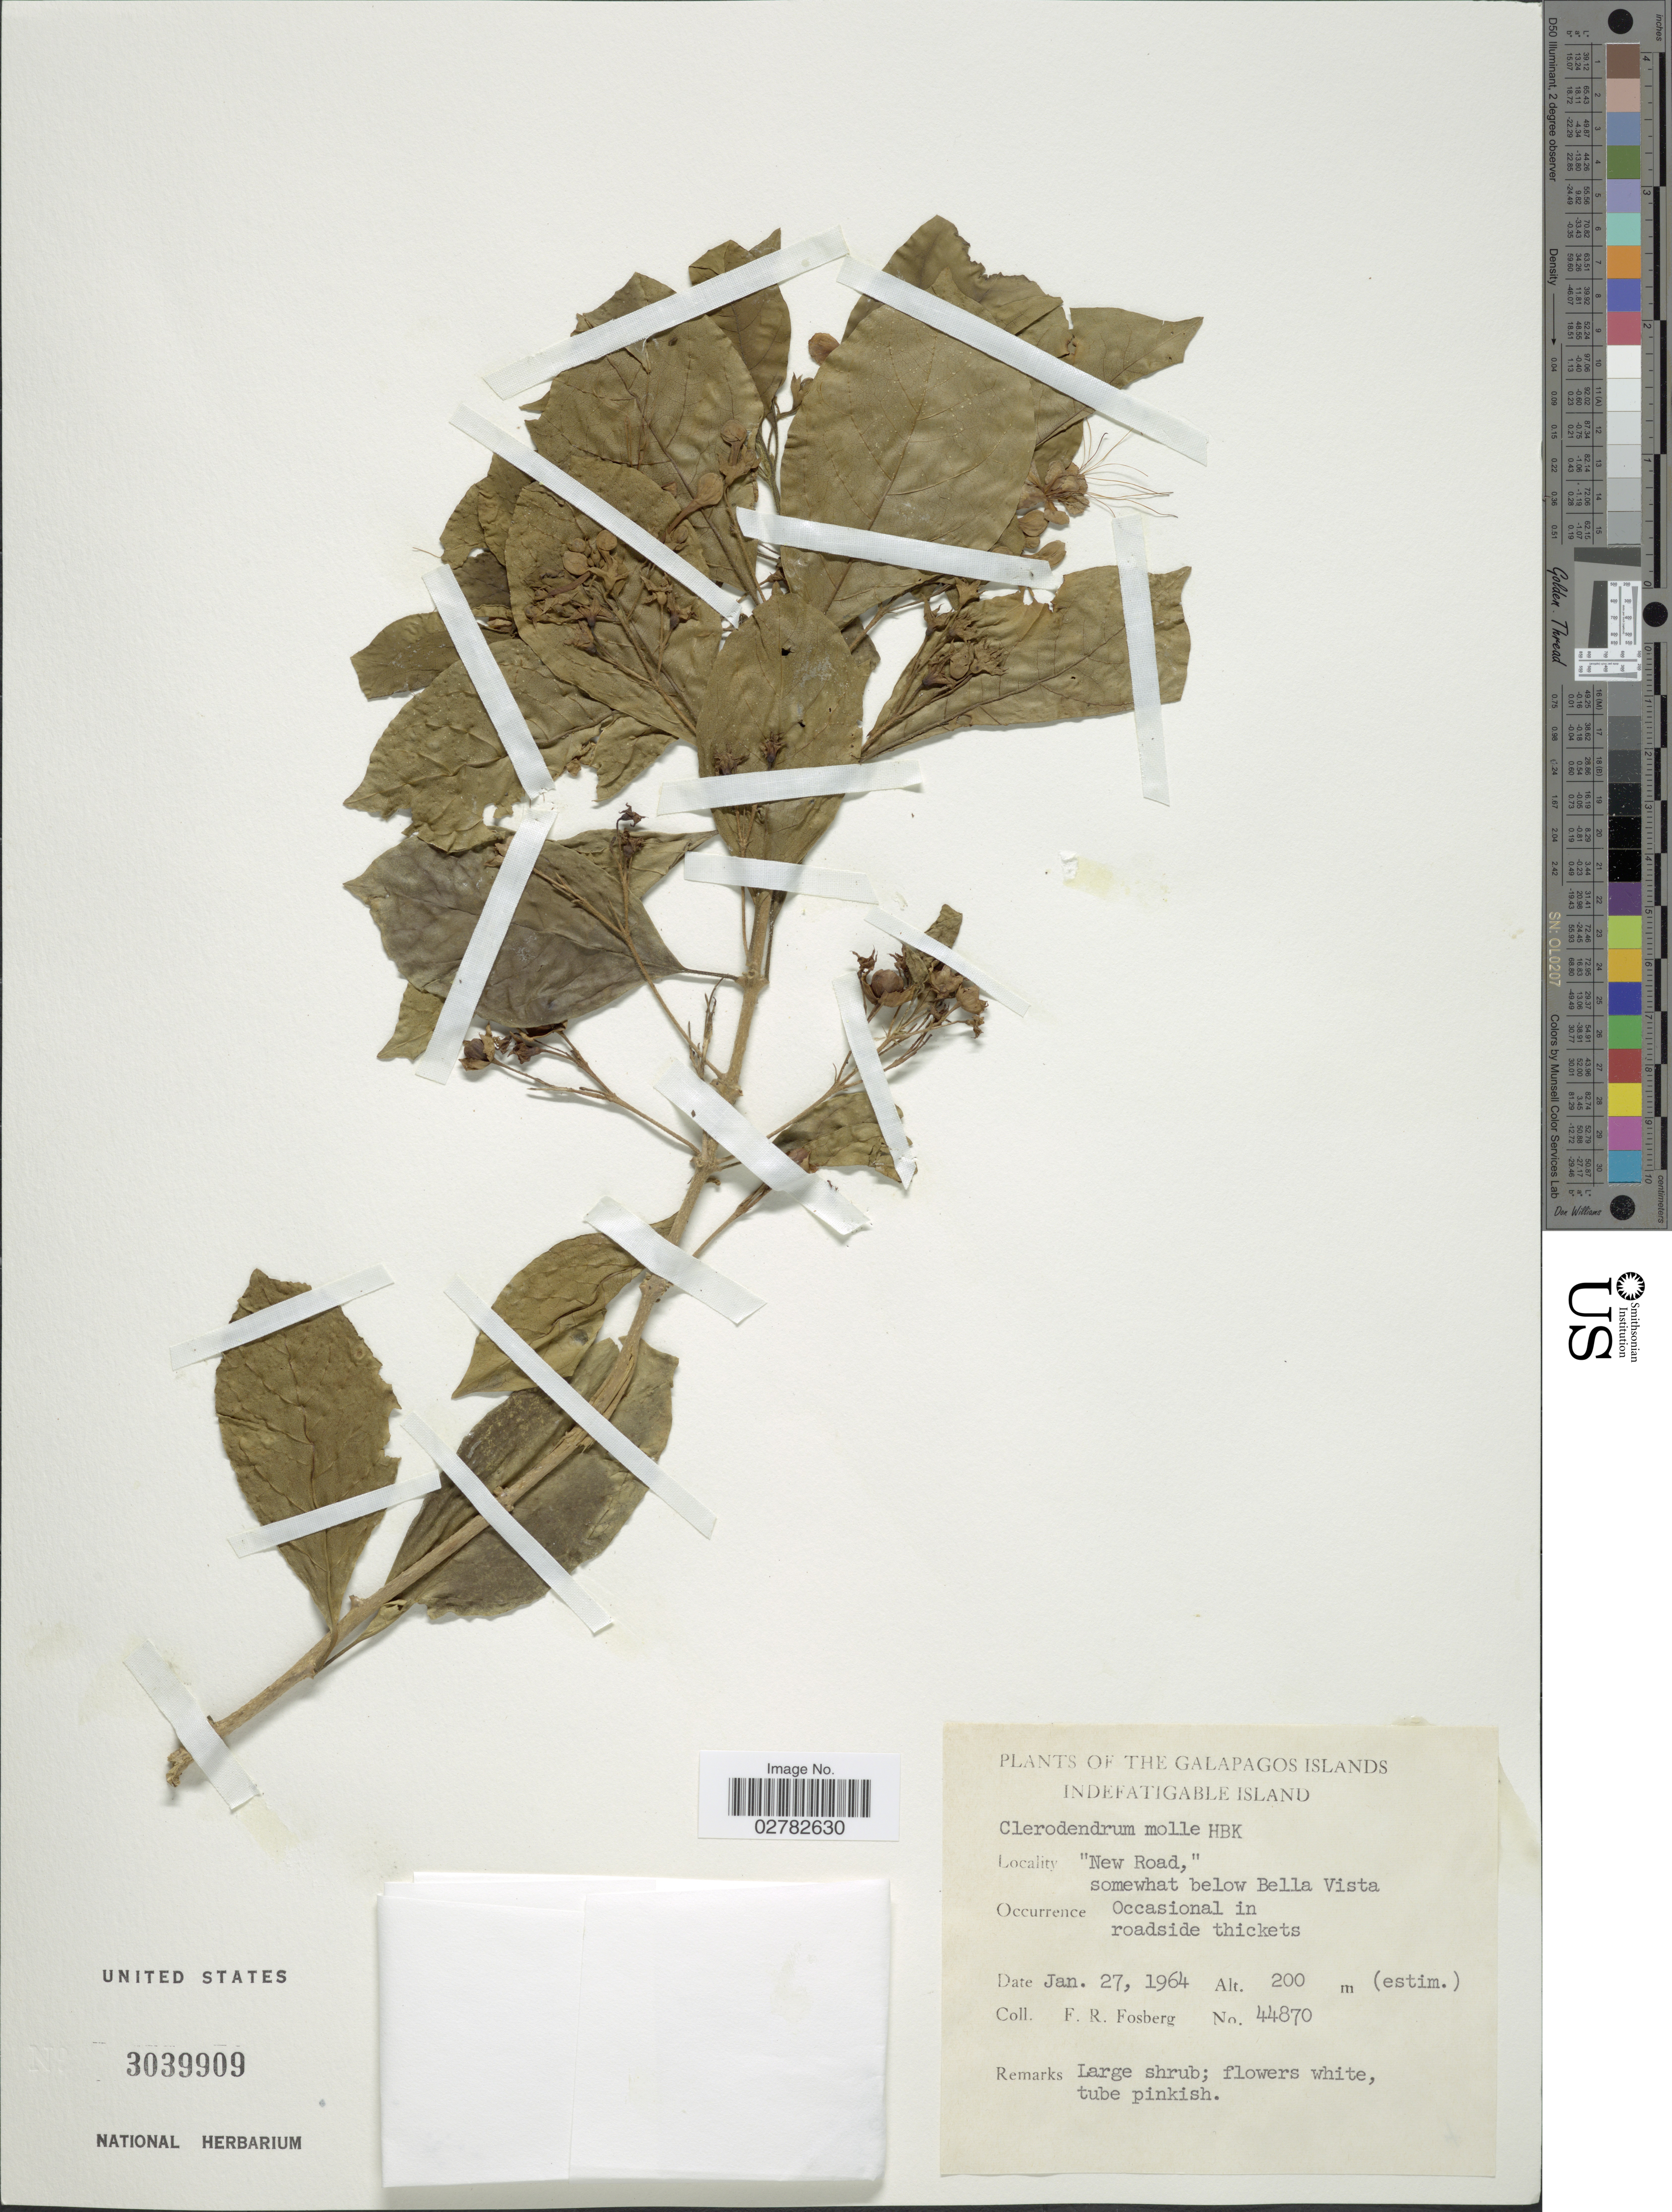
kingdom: Plantae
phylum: Tracheophyta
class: Magnoliopsida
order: Lamiales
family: Lamiaceae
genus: Clerodendrum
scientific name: Clerodendrum molle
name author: Kunth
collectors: F. R. Fosberg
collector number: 44870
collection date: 1964-01-27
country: Ecuador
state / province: Colón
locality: Galapagos Islands, Indefatigable Island. "New Road," somewhat below Bella Vista.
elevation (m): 200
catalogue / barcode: US 3039909